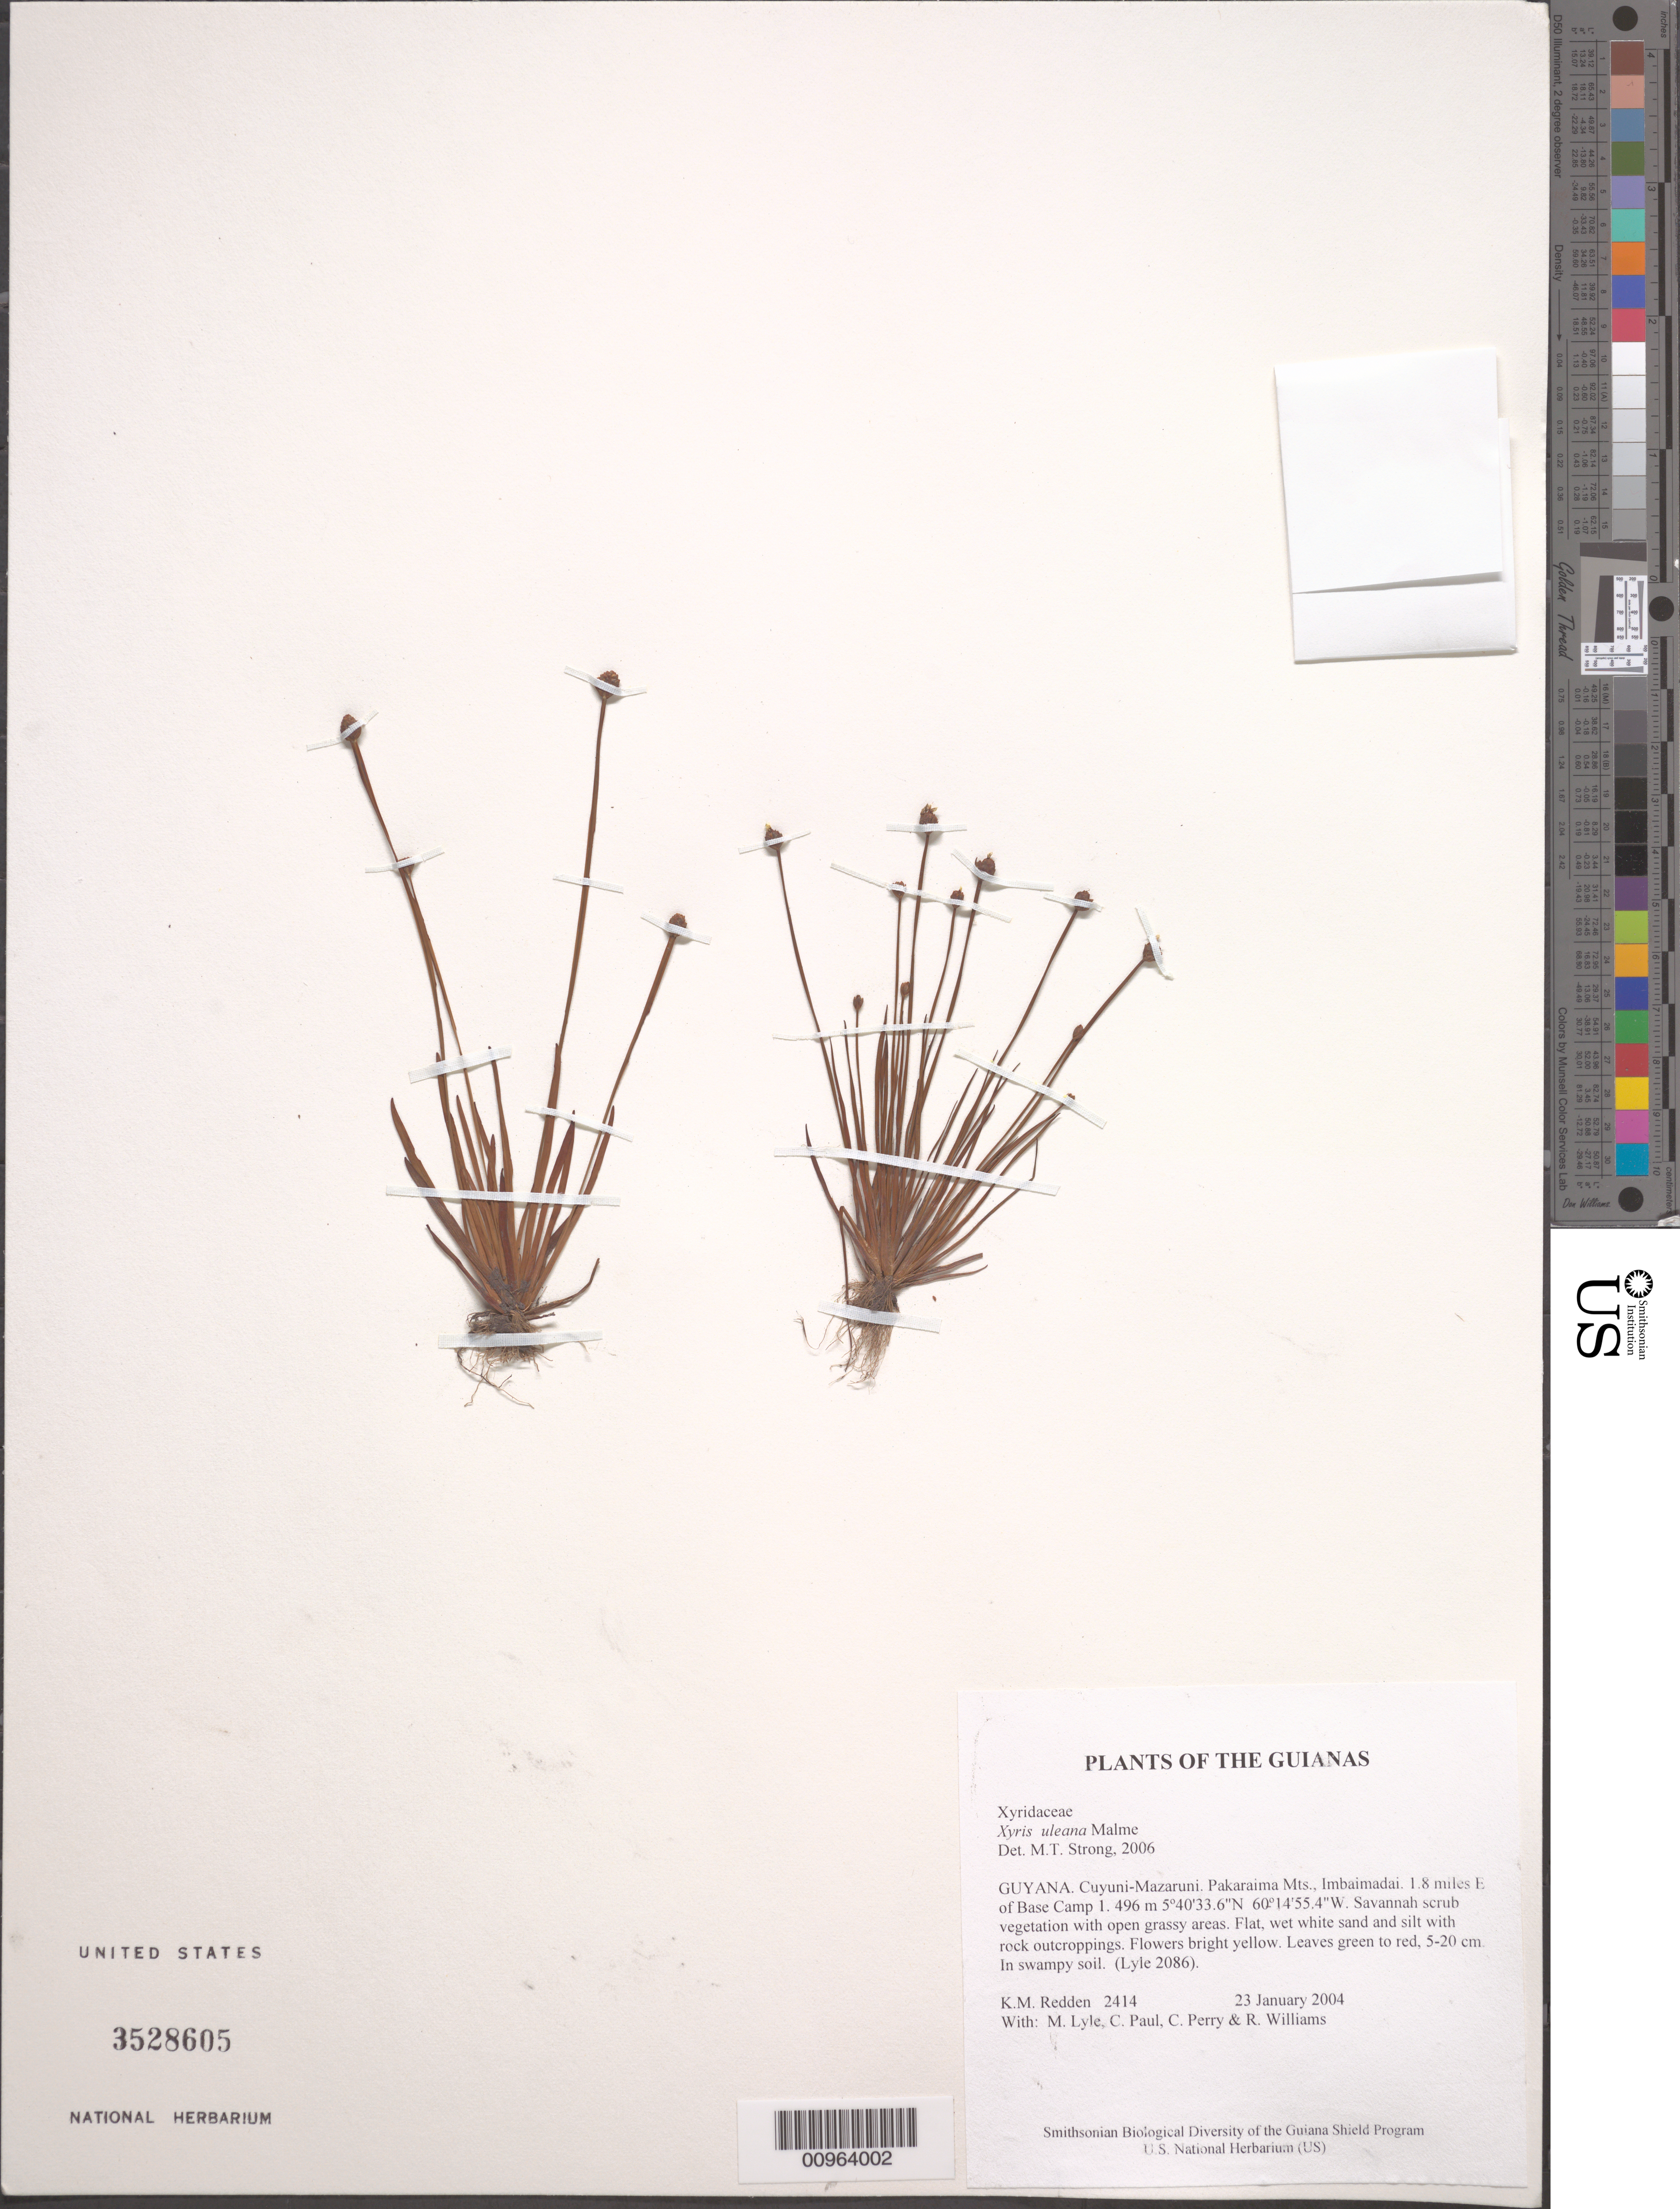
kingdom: Plantae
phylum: Tracheophyta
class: Liliopsida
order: Poales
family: Xyridaceae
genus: Xyris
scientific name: Xyris uleana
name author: Malme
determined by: Strong, M. T., (US), Smithsonian Institution - National Museum of Natural History (UNITED STATES)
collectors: K. M. Redden, M. Lyle, C. Paul, C. Perry & R. Williams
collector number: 2414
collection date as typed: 23 January 2004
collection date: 2004-01-23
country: Guyana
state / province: Cuyuni-Mazaruni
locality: Pakaraima Mts., Imbaimadai. 1.8 miles E of Base Camp 1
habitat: Savanna scrub vegetation with open grassy areas. Flat, wet white sand and silt with rock outcroppings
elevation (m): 496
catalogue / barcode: US 3528605